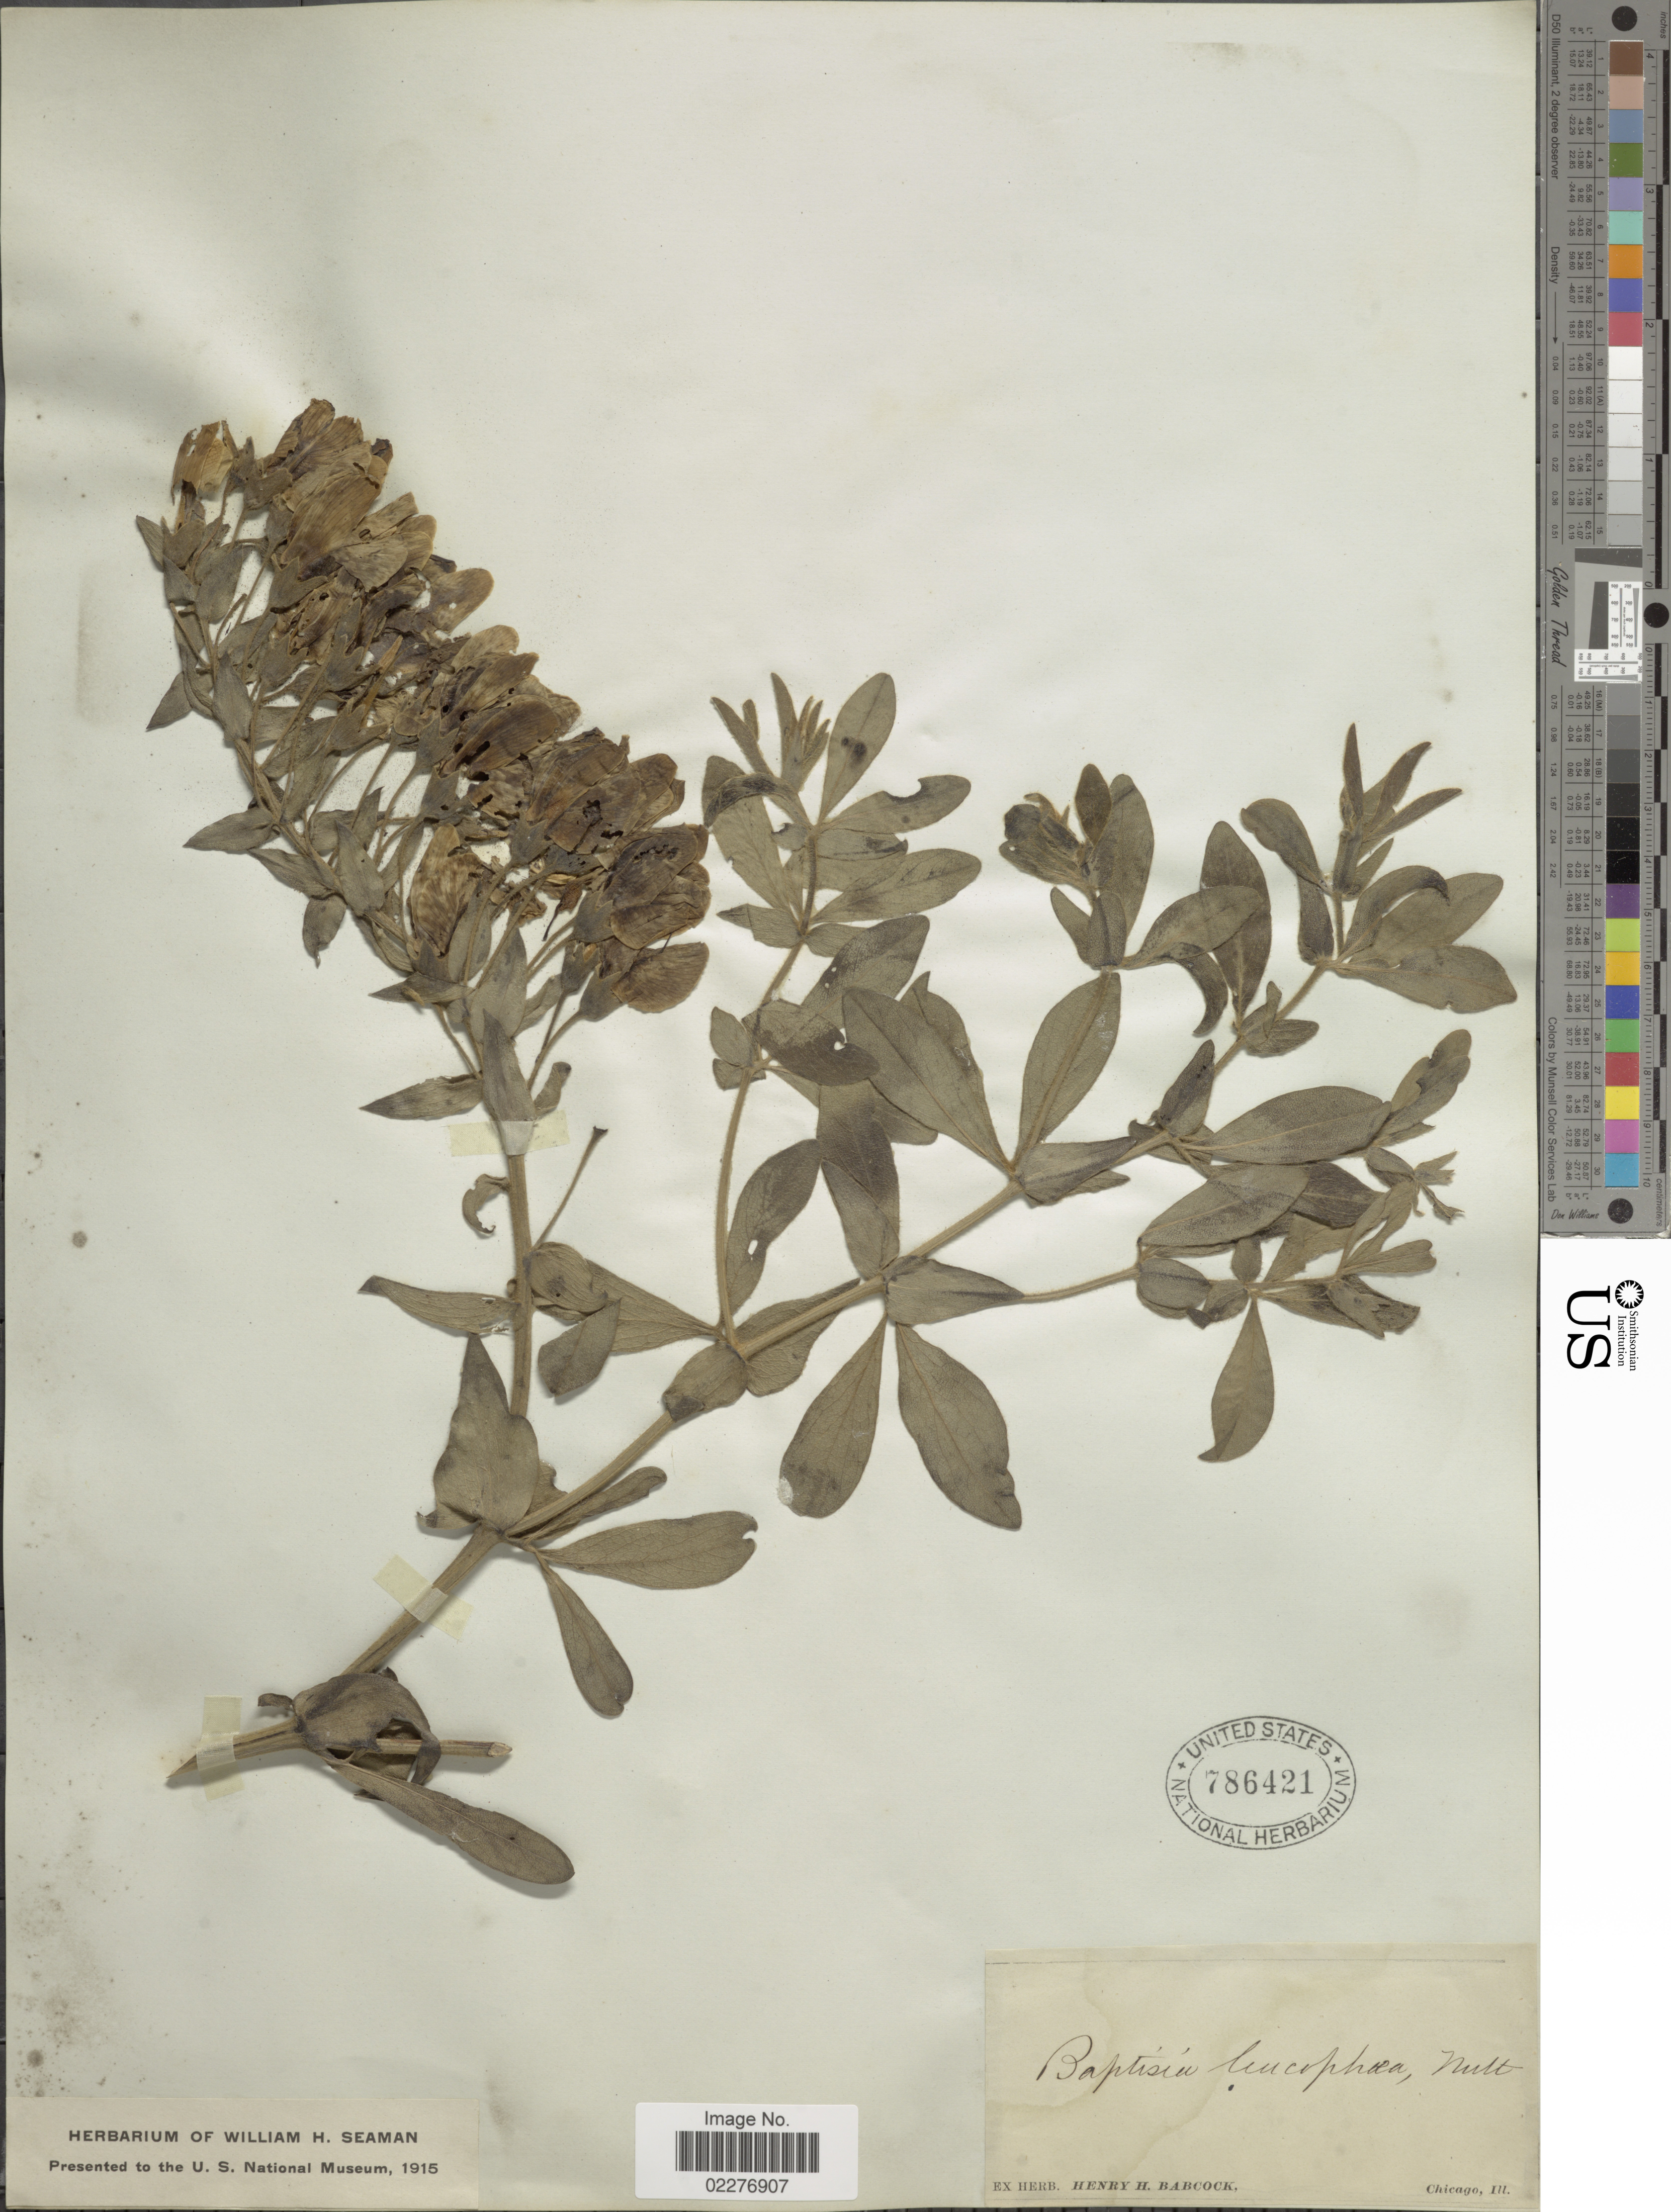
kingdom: Plantae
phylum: Tracheophyta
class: Magnoliopsida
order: Fabales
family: Fabaceae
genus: Baptisia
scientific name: Baptisia leucophaea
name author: Nutt.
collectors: ex herb. Henry Homes Babcock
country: United States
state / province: Illinois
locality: Chicago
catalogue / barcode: US 786421